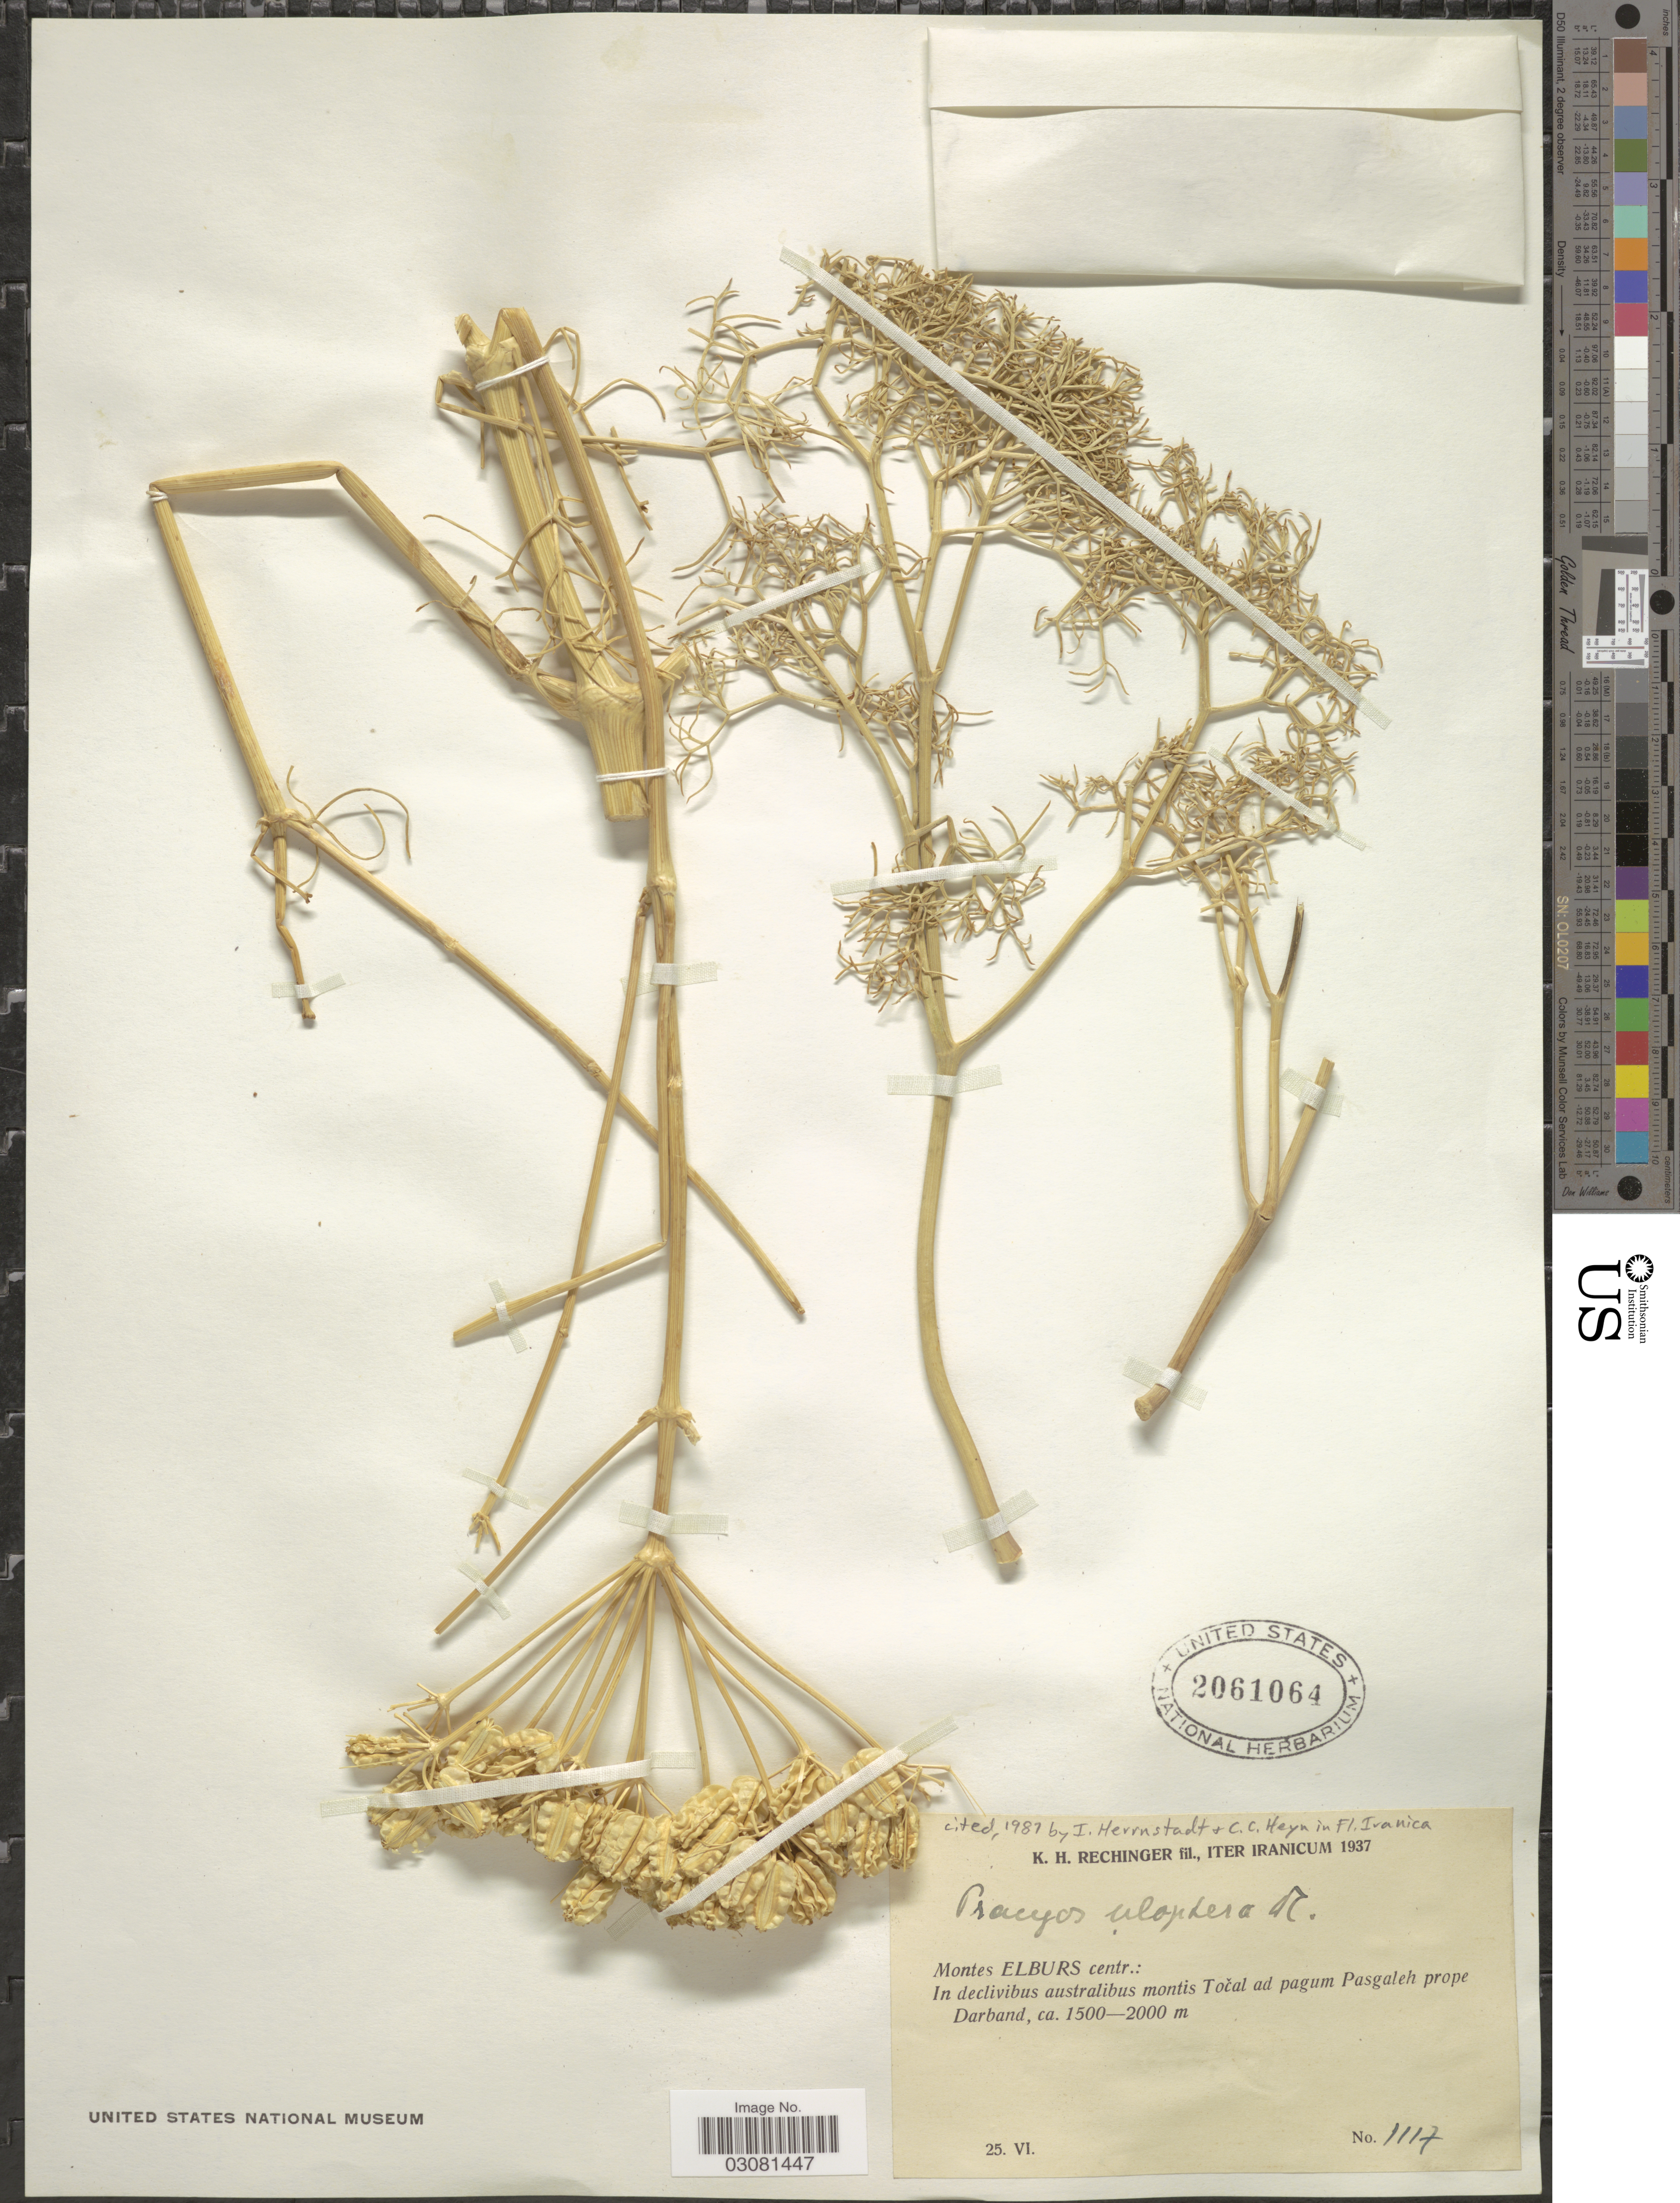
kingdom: Plantae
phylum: Tracheophyta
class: Magnoliopsida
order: Apiales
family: Apiaceae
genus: Prangos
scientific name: Prangos uloptera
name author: DC.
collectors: K. H. Rechinger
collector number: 1117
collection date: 1937-06-25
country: Iran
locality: Montes Elburs centr.: In declivibus australibus montis Tocal ad pagum Pasgaleh prope Darband.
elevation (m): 1500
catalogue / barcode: US 2061064